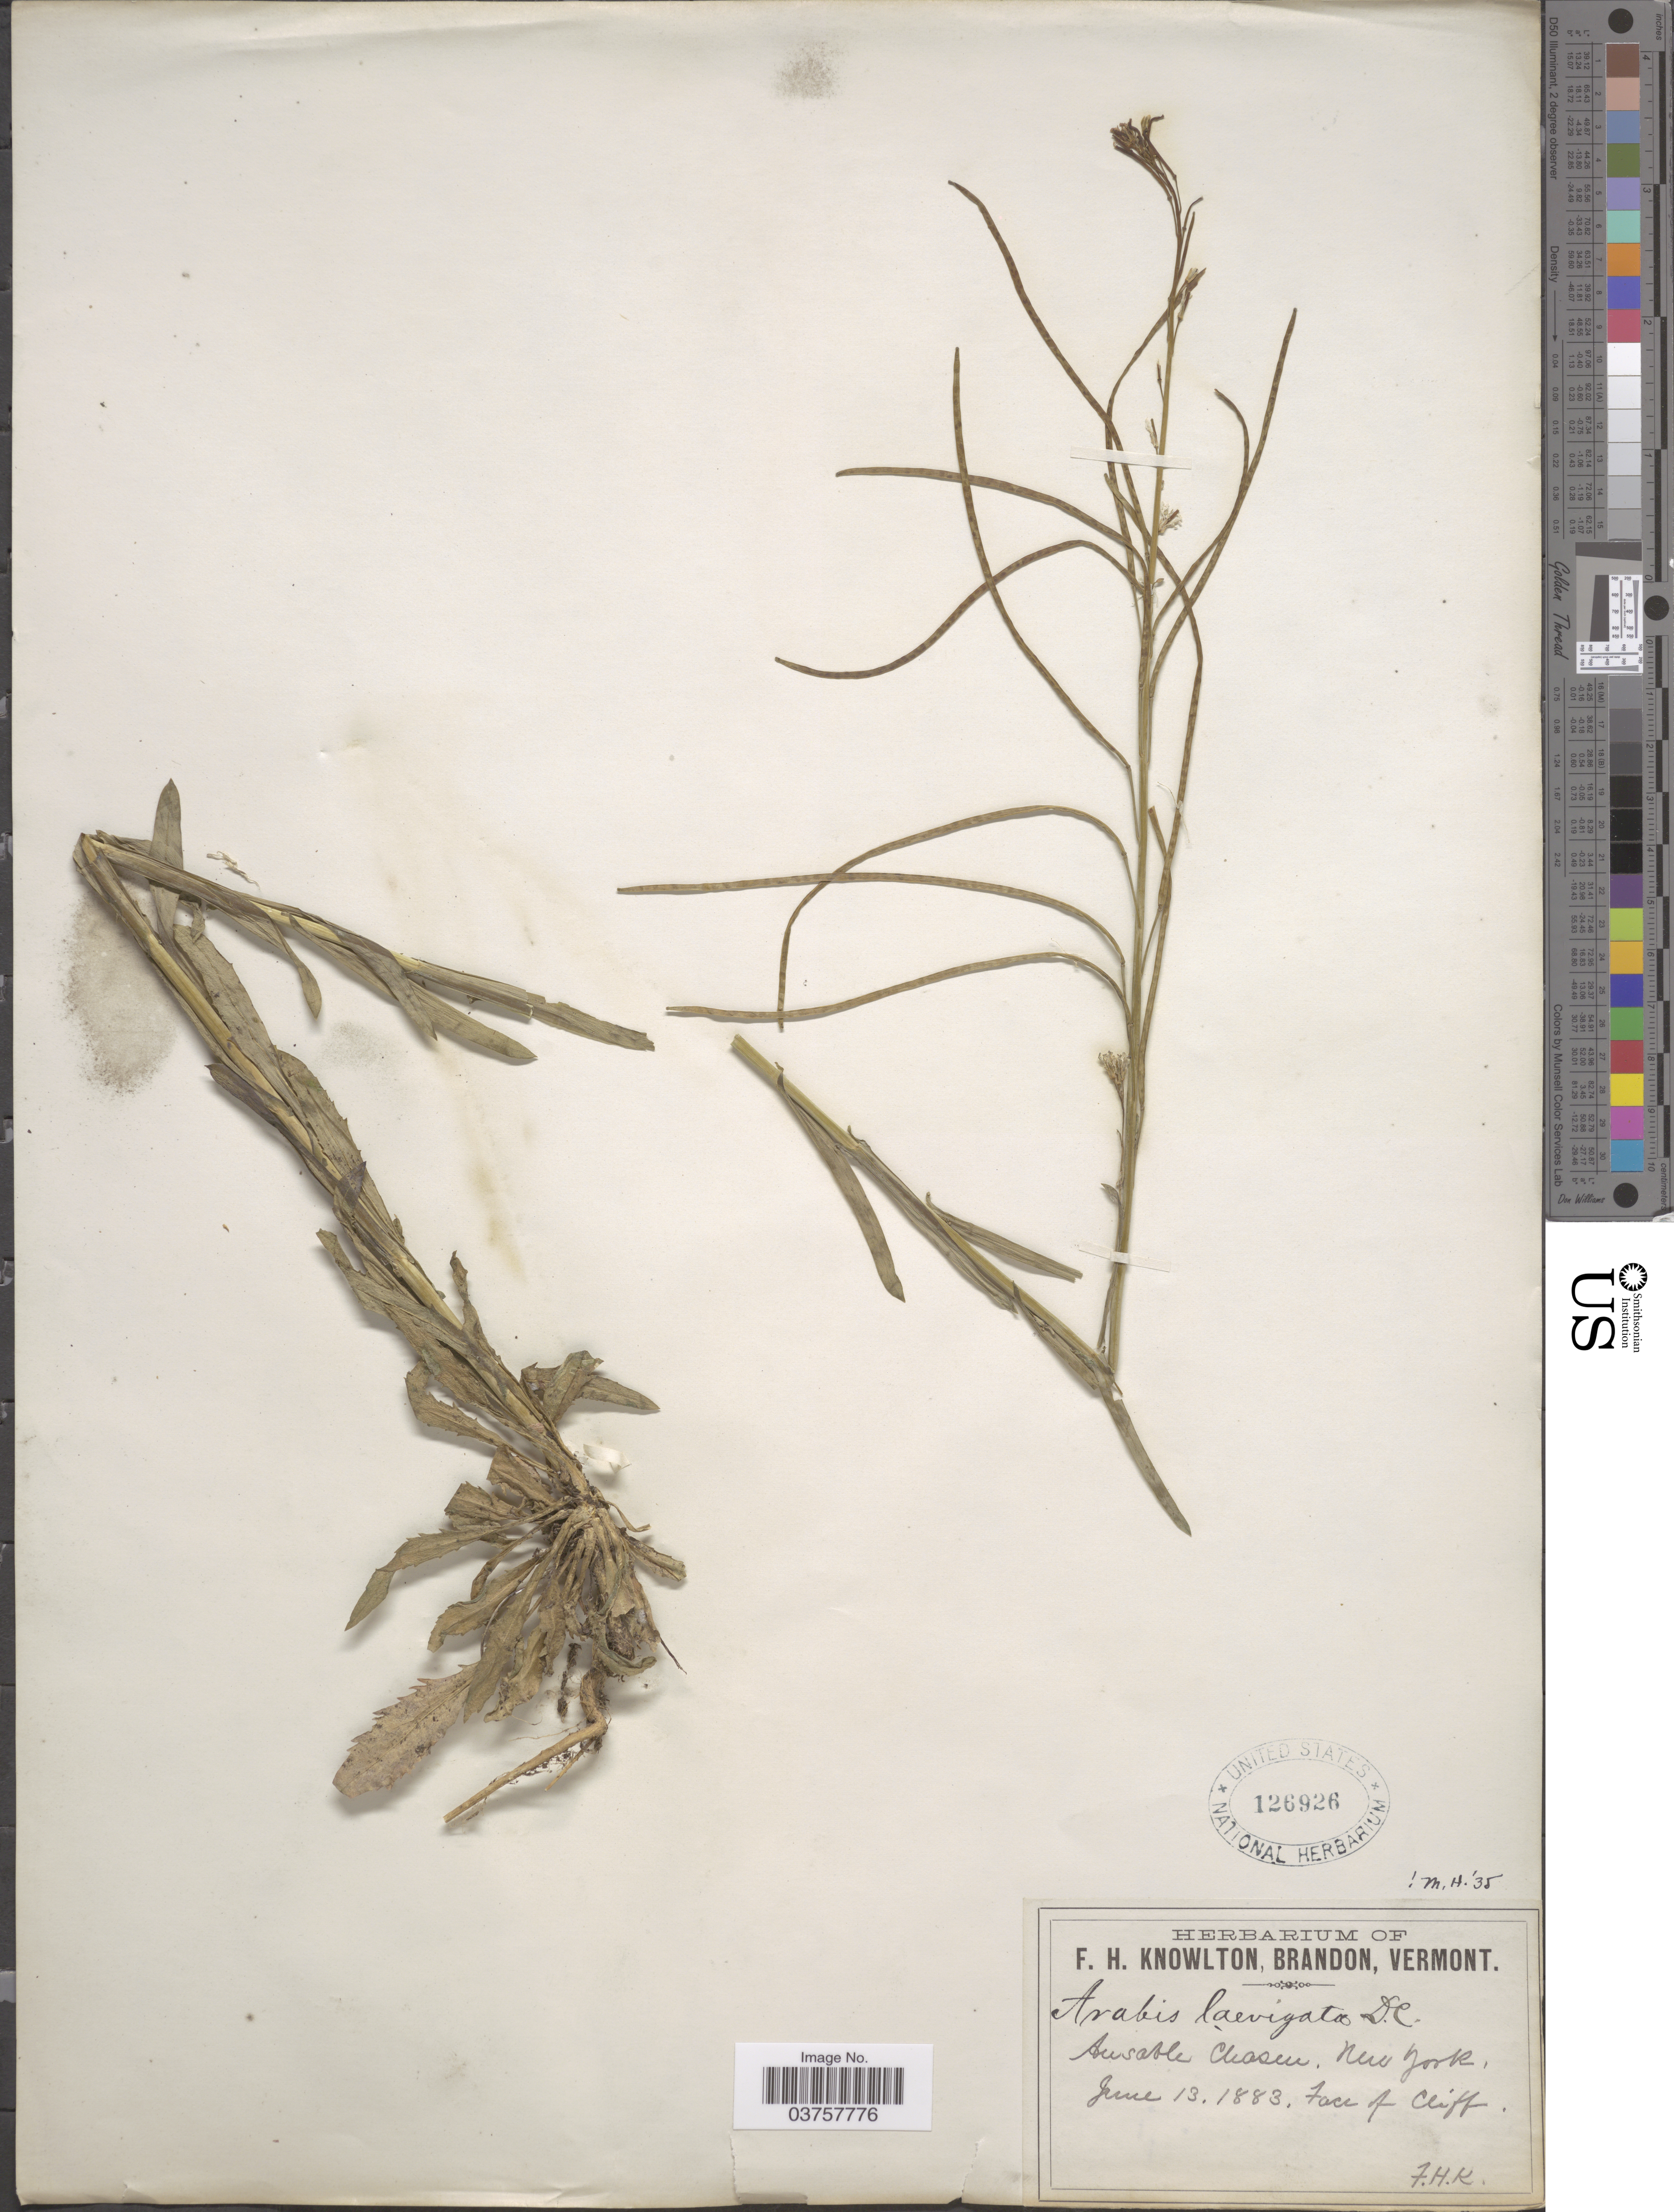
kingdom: Plantae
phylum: Tracheophyta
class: Magnoliopsida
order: Brassicales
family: Brassicaceae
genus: Arabis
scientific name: Arabis laevigata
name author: (Muhl. ex Willd.) Poir.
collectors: F. H. Knowlton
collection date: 1883-06-13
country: United States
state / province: New York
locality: Ausable Chasen. Face of cliff.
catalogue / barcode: US 126926